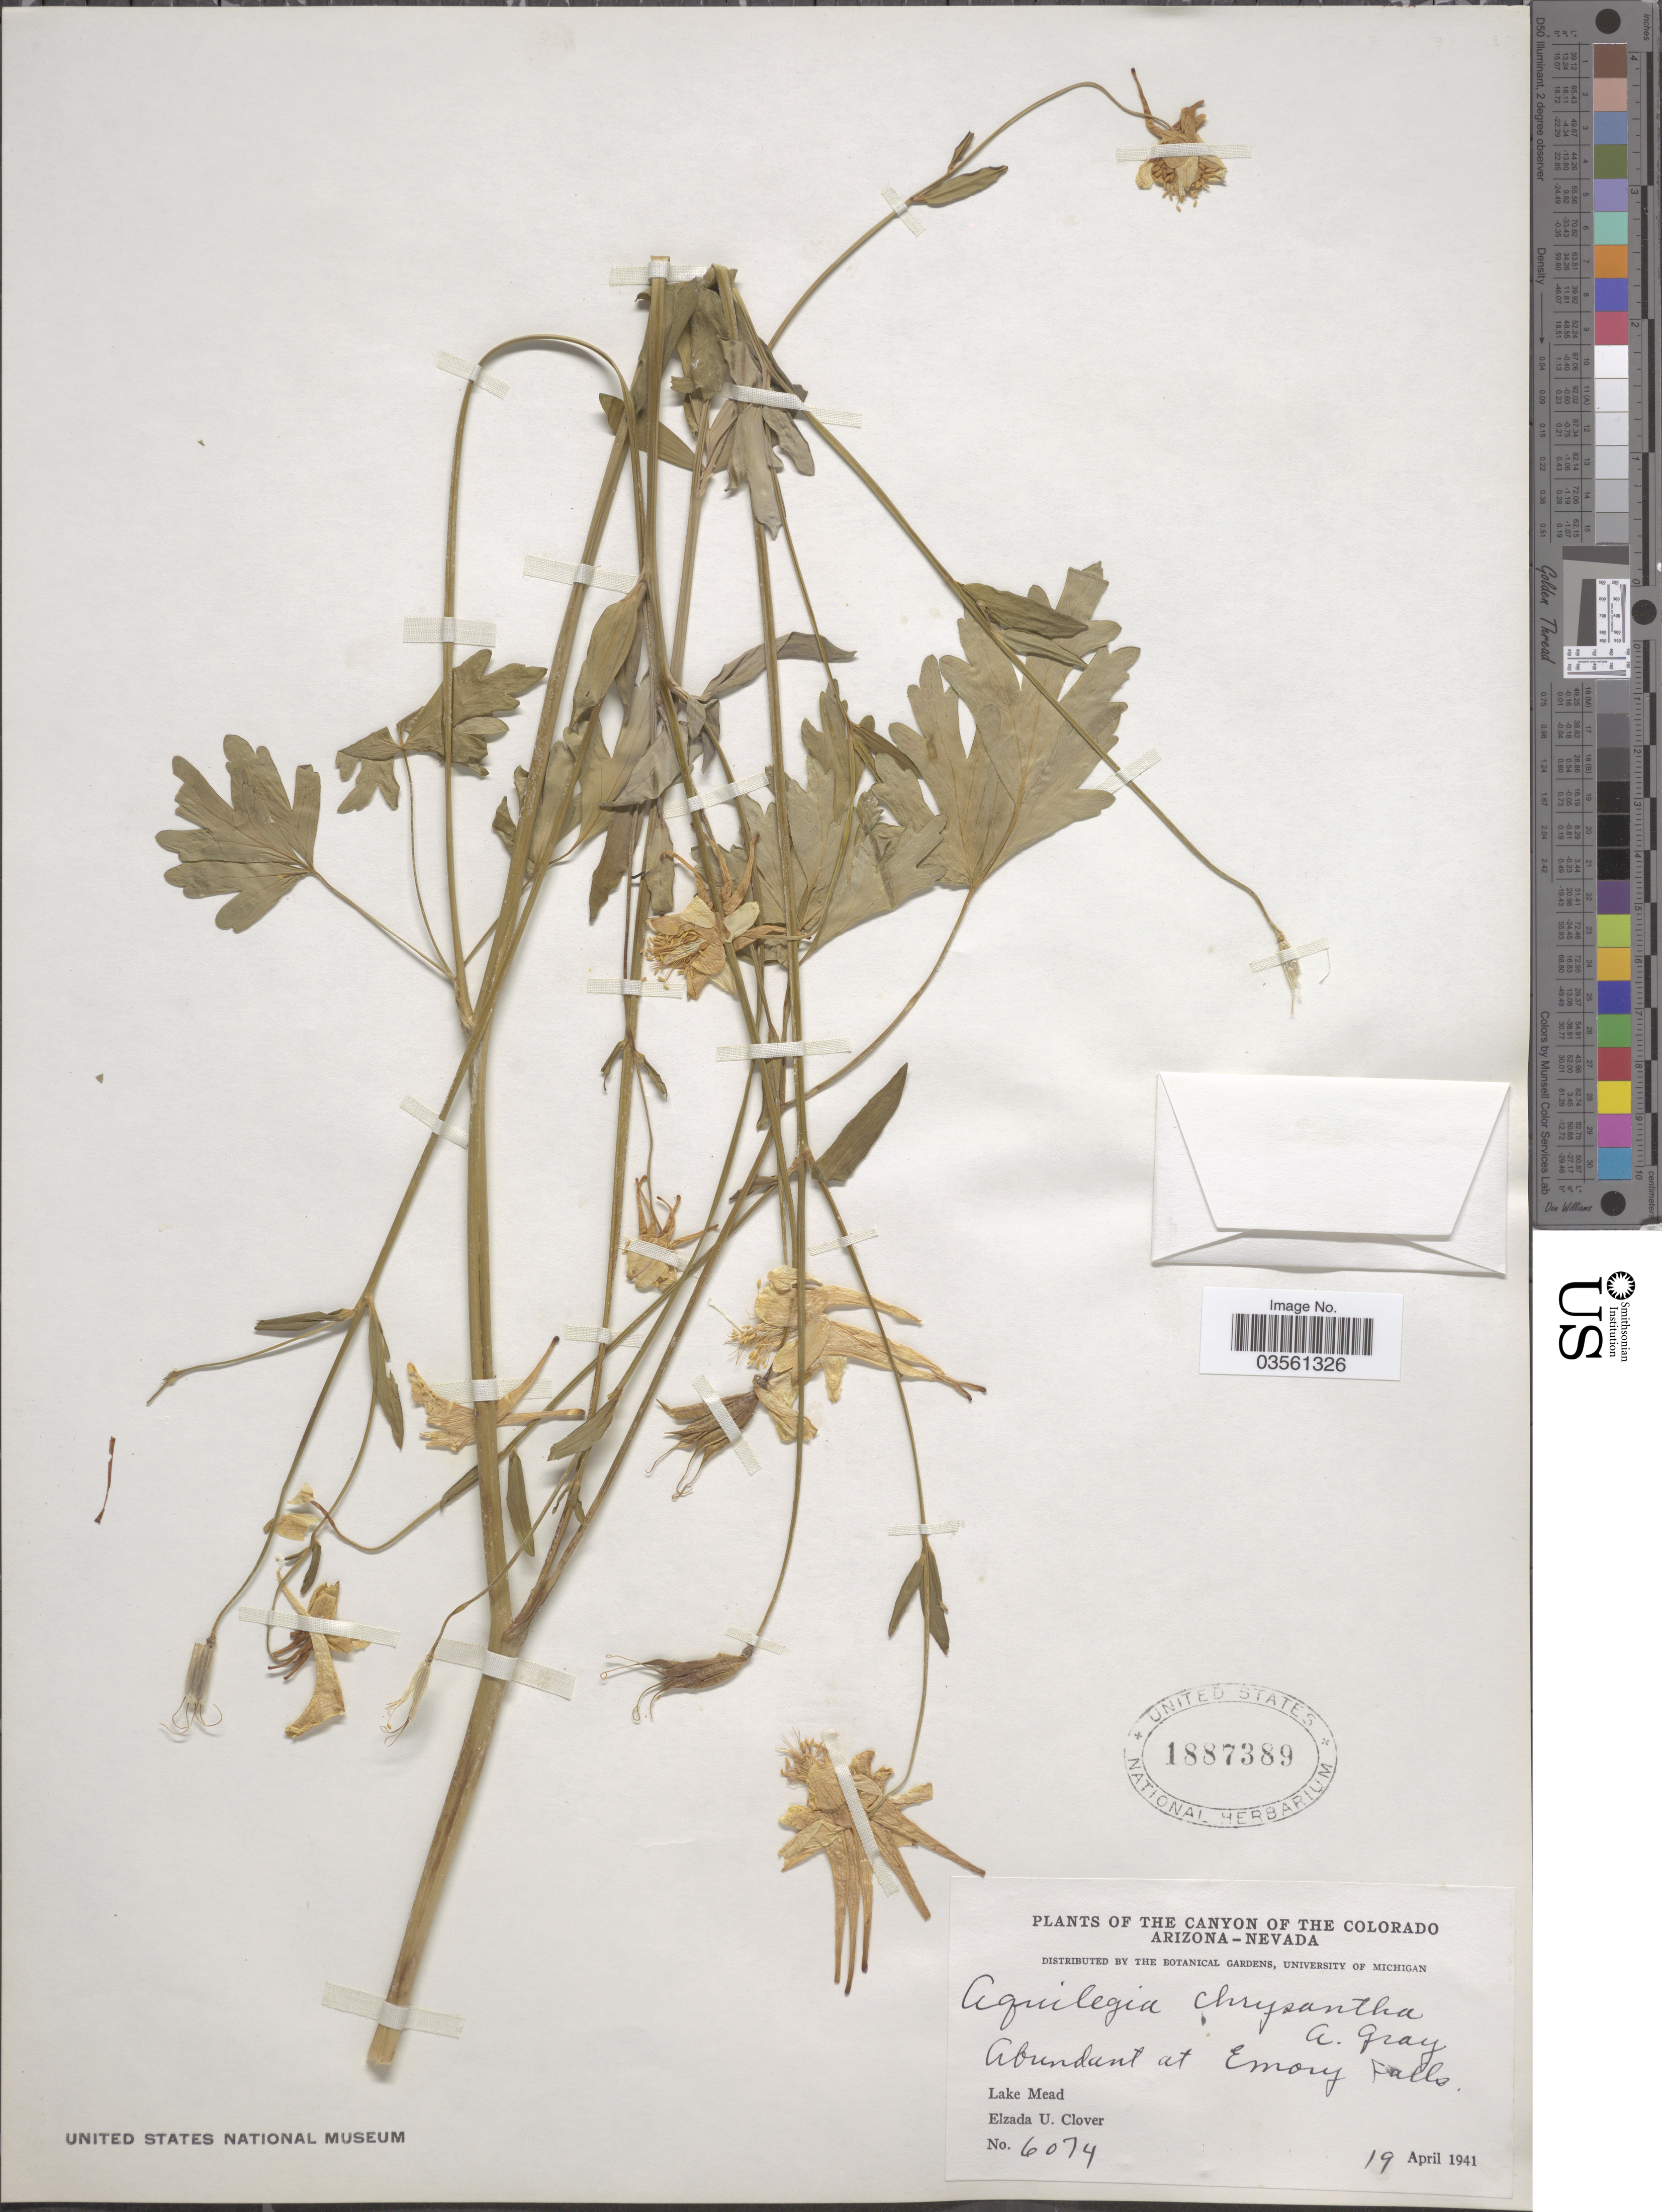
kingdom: Plantae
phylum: Tracheophyta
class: Magnoliopsida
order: Ranunculales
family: Ranunculaceae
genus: Aquilegia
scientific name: Aquilegia chrysantha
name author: A. Gray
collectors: E. U. Clover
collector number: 6074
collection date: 1941-04-19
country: United States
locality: The Canyon of the Colorado Arizona-Nevada. Emory Falls. Lake Mead.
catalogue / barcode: US 1887389